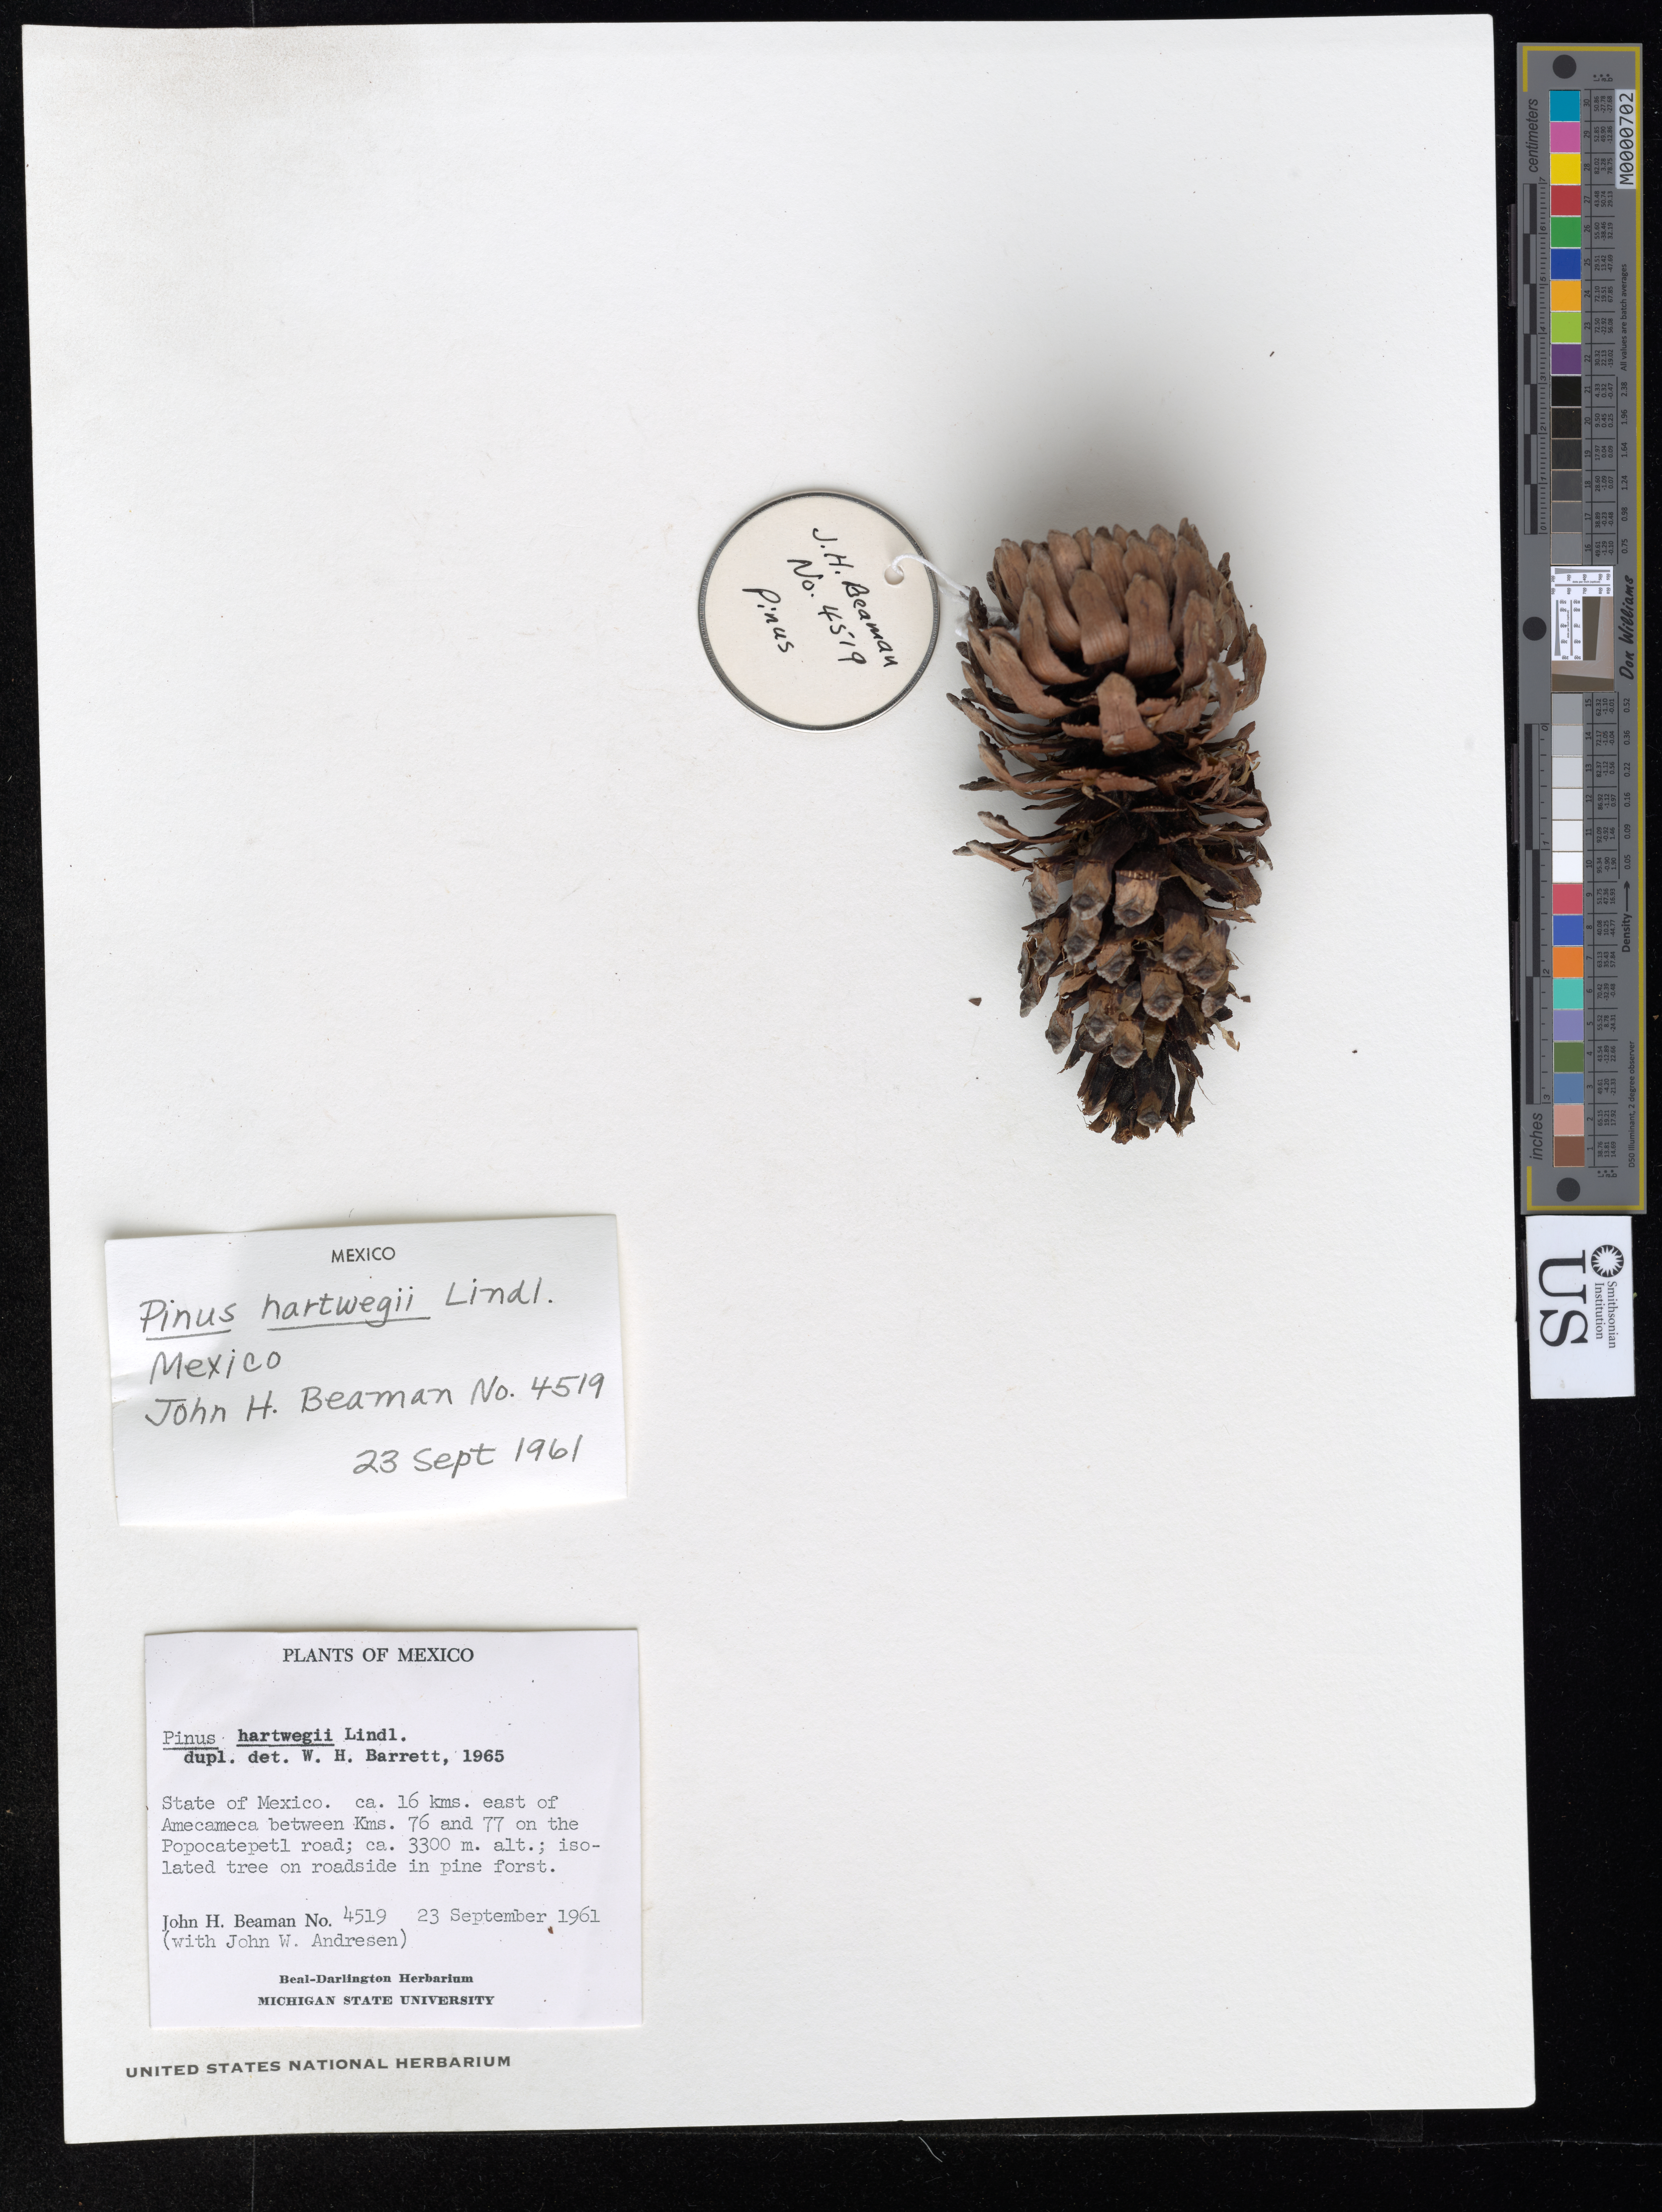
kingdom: Plantae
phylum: Tracheophyta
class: Pinopsida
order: Pinales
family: Pinaceae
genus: Pinus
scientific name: Pinus hartwegii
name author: Lindl.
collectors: J. H. Beaman & J. Andrésen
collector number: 4519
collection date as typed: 23 Sep 1961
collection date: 1961-09-23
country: Mexico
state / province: México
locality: Ca. 16 kms. East of Amecameca between Kms. 76 and 77 on the Popocatepetl road.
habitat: Isolated tree on roadside in pine forest.